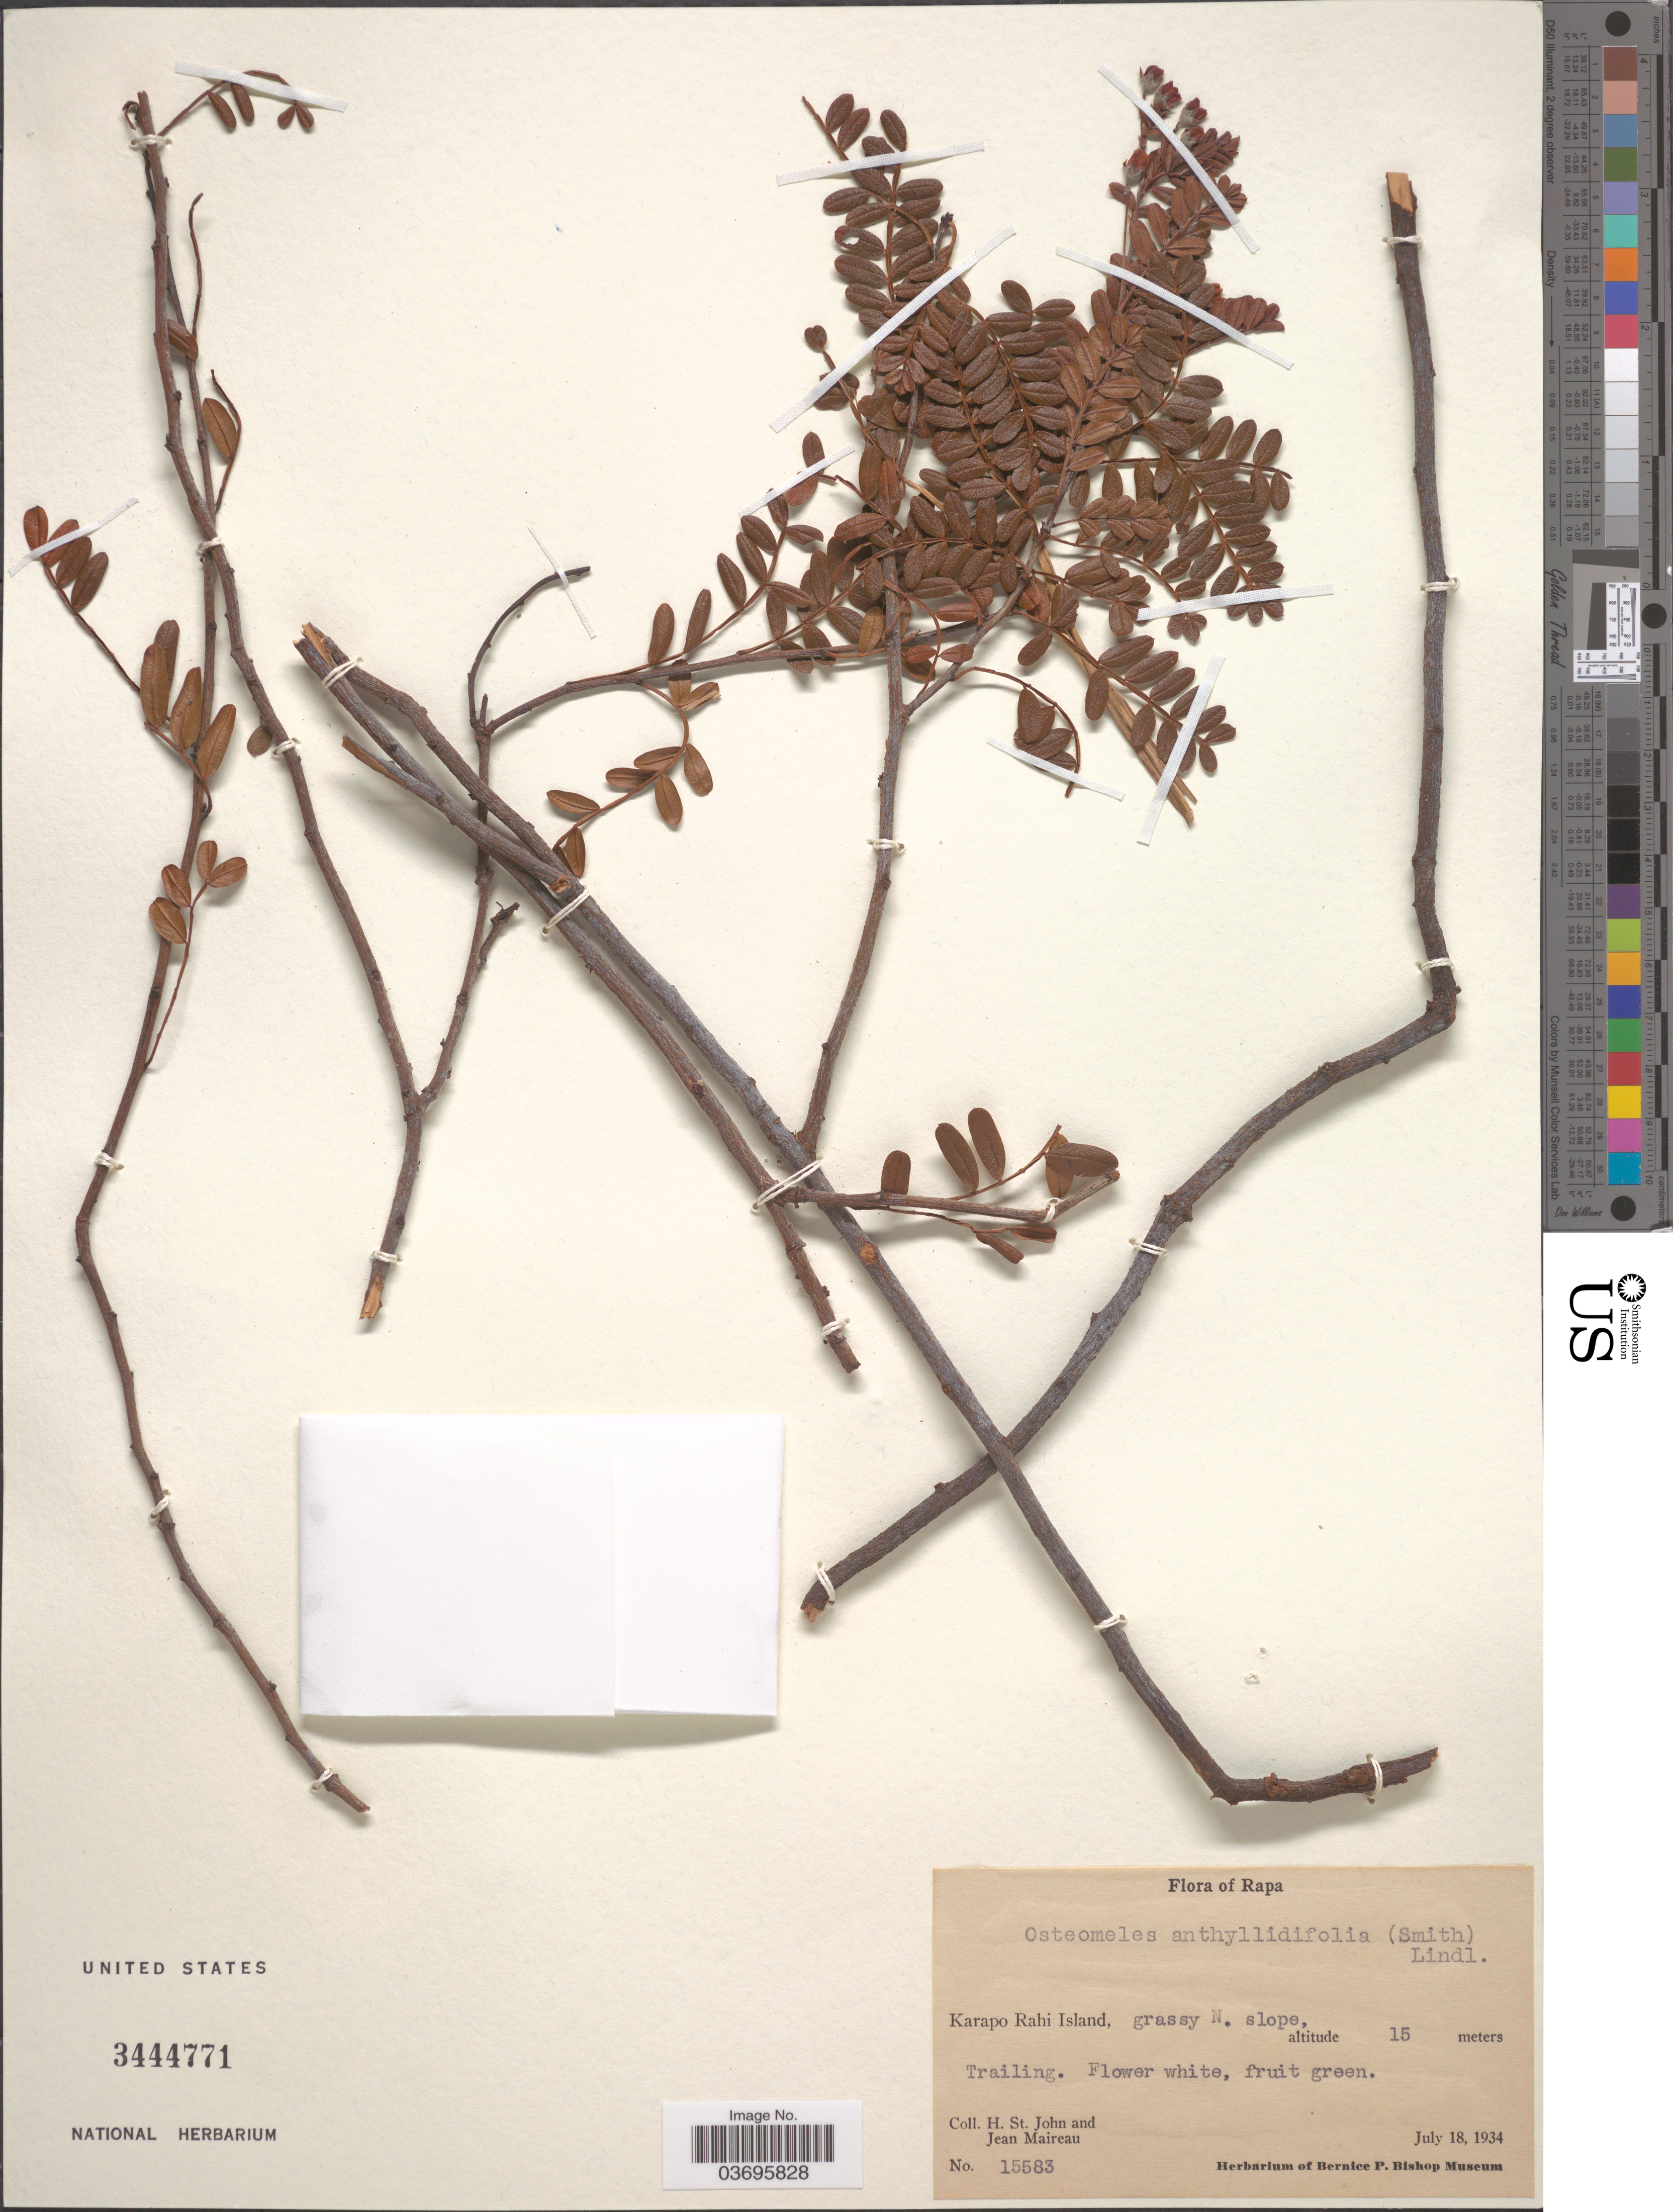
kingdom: Plantae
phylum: Tracheophyta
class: Magnoliopsida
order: Rosales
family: Rosaceae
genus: Osteomeles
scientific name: Osteomeles anthyllidifolia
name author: (Small) Lindl.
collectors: H. St. John & J. Maireau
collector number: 15583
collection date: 1934-07-18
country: French Polynesia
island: Rapa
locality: Rapa. Karapo Rahi Island, grassy N. slope.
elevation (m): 15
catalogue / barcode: US 3444771